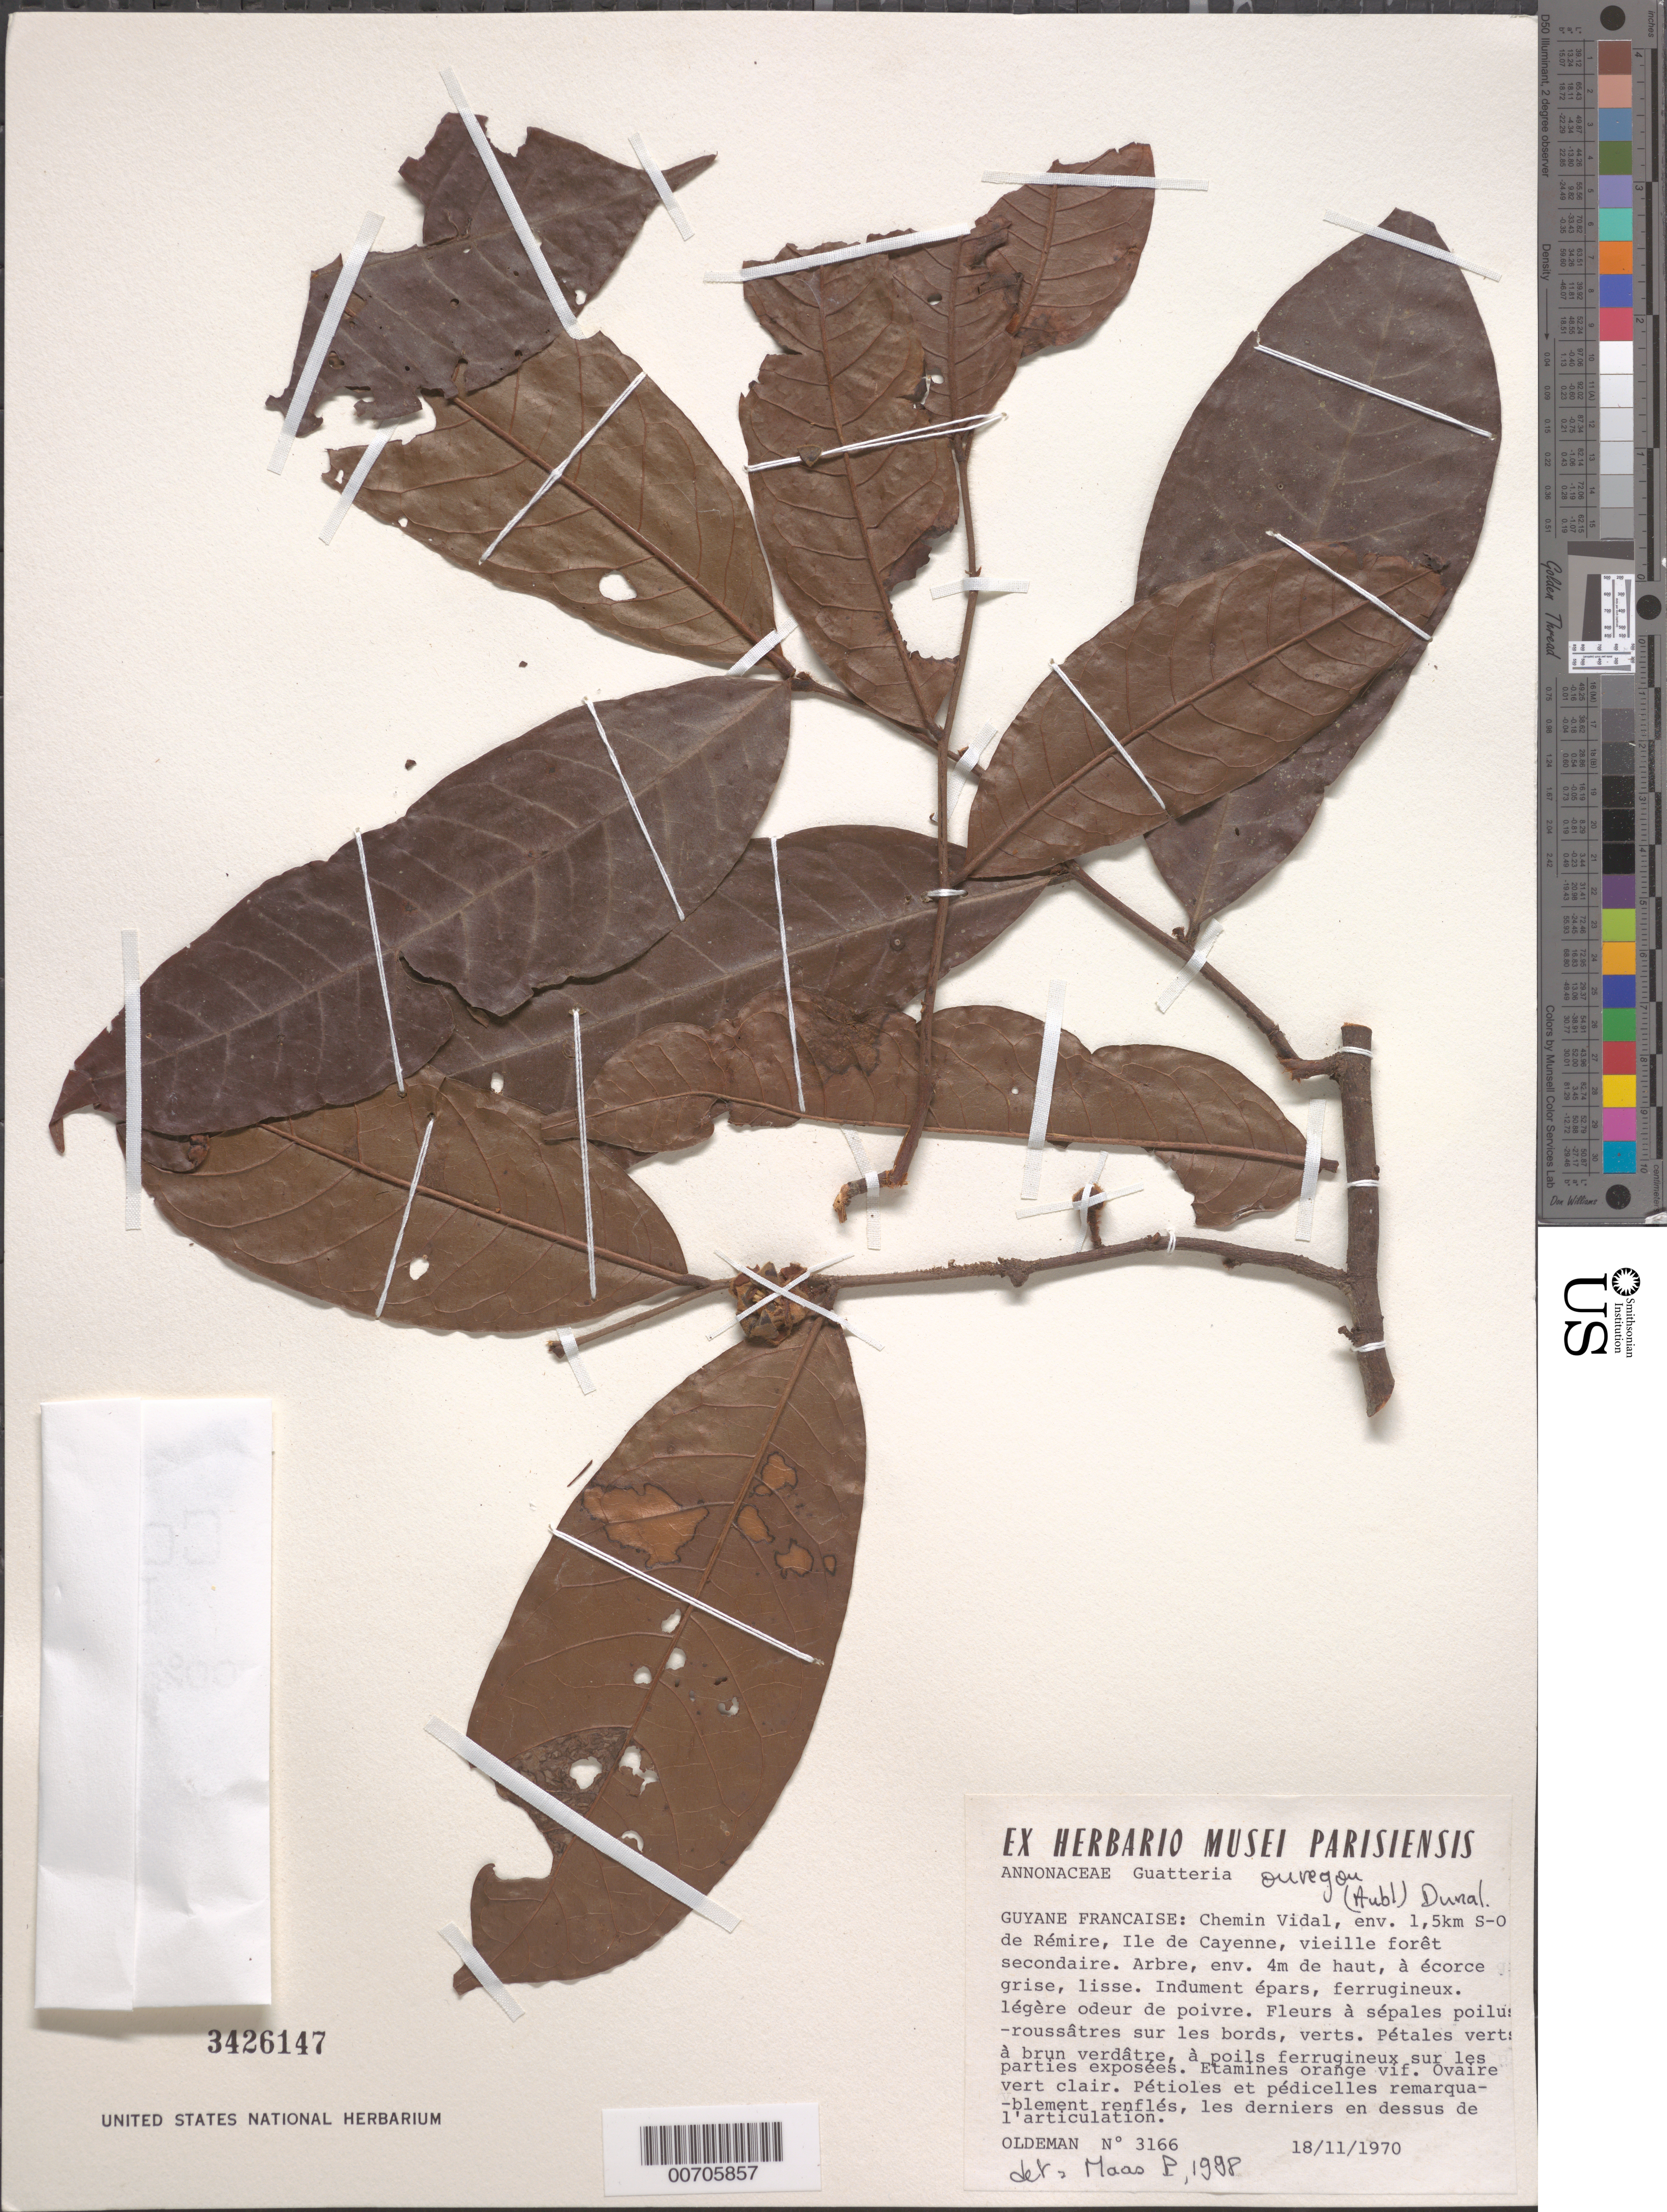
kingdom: Plantae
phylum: Tracheophyta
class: Magnoliopsida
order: Magnoliales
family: Annonaceae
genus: Guatteria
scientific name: Guatteria ouregou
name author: (Aubl.) Dunal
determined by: Maas, Paul J. M.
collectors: R. Oldeman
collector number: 3166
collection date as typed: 18-Nov-70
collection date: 1970-11-18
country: French Guiana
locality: Chemin Vidal, 1.5 km SW of Remire, Ile de Cayenne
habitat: Vieille forêt secondaire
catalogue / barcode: US 3426147